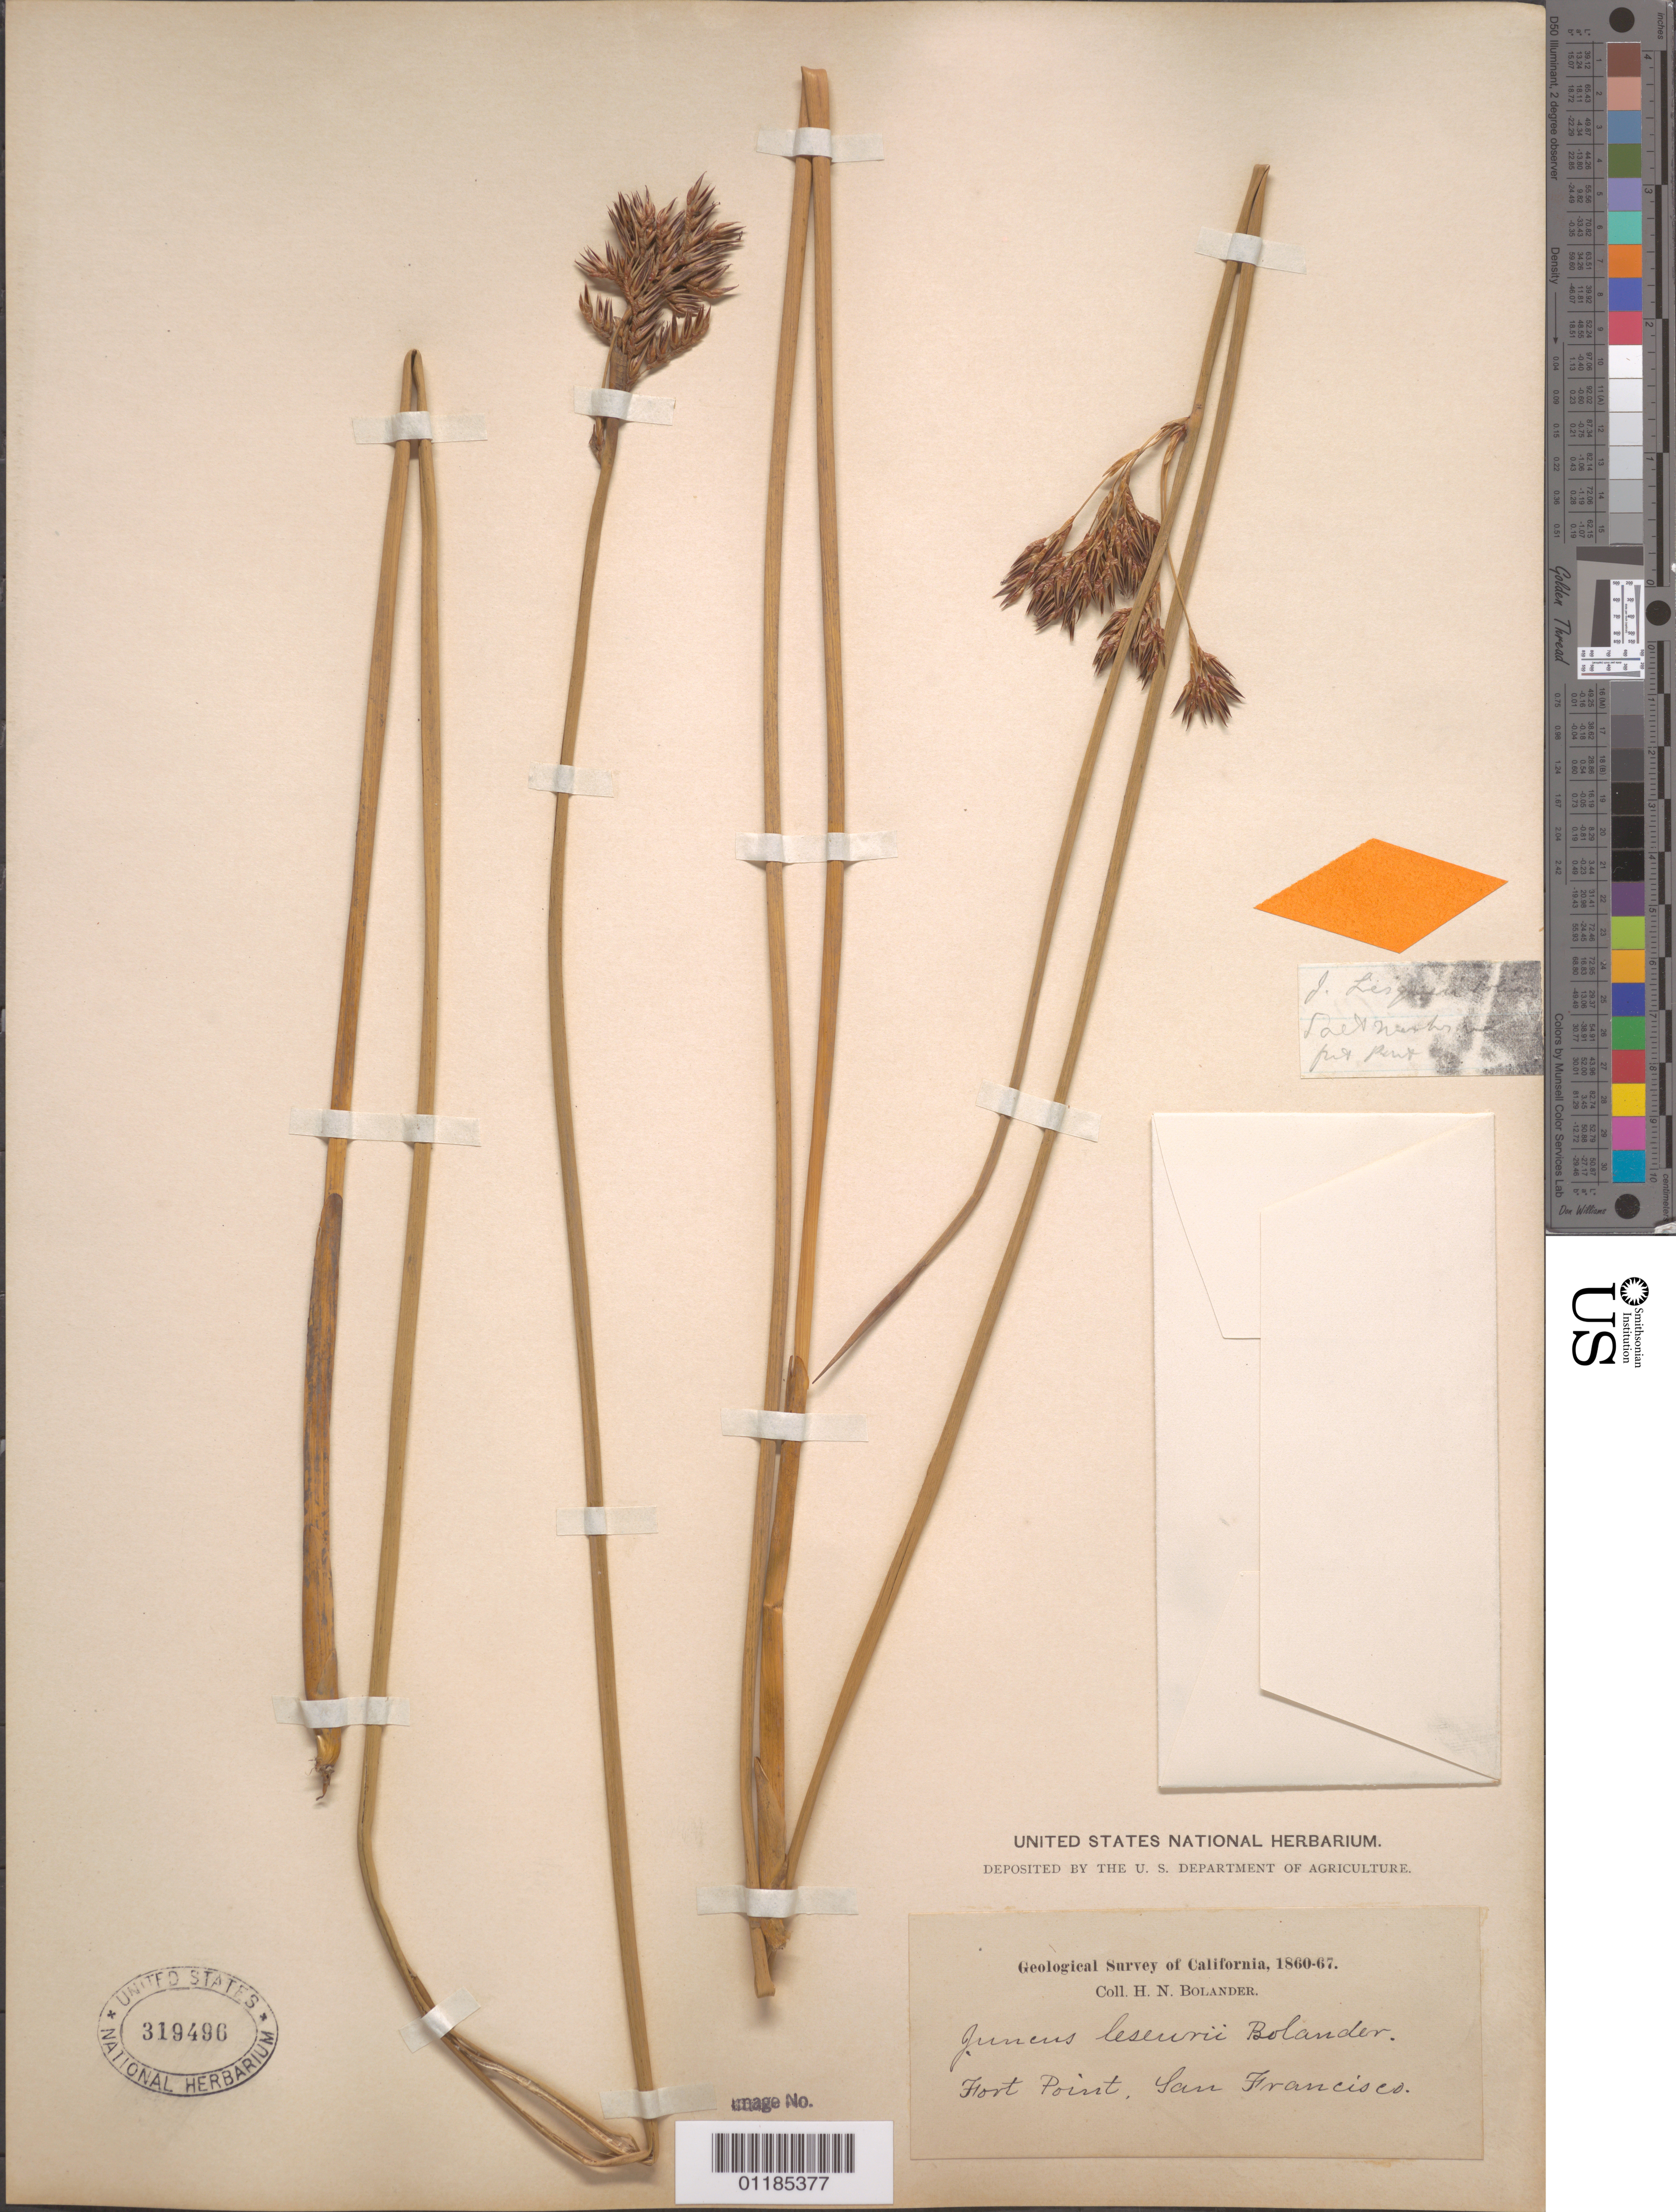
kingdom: Plantae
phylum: Tracheophyta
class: Liliopsida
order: Poales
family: Juncaceae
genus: Juncus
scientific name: Juncus lesueurii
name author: Bol.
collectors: H. Bolander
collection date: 1860/1867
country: United States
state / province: California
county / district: San Francisco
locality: Fort Point, San Francisco.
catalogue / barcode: US 319496